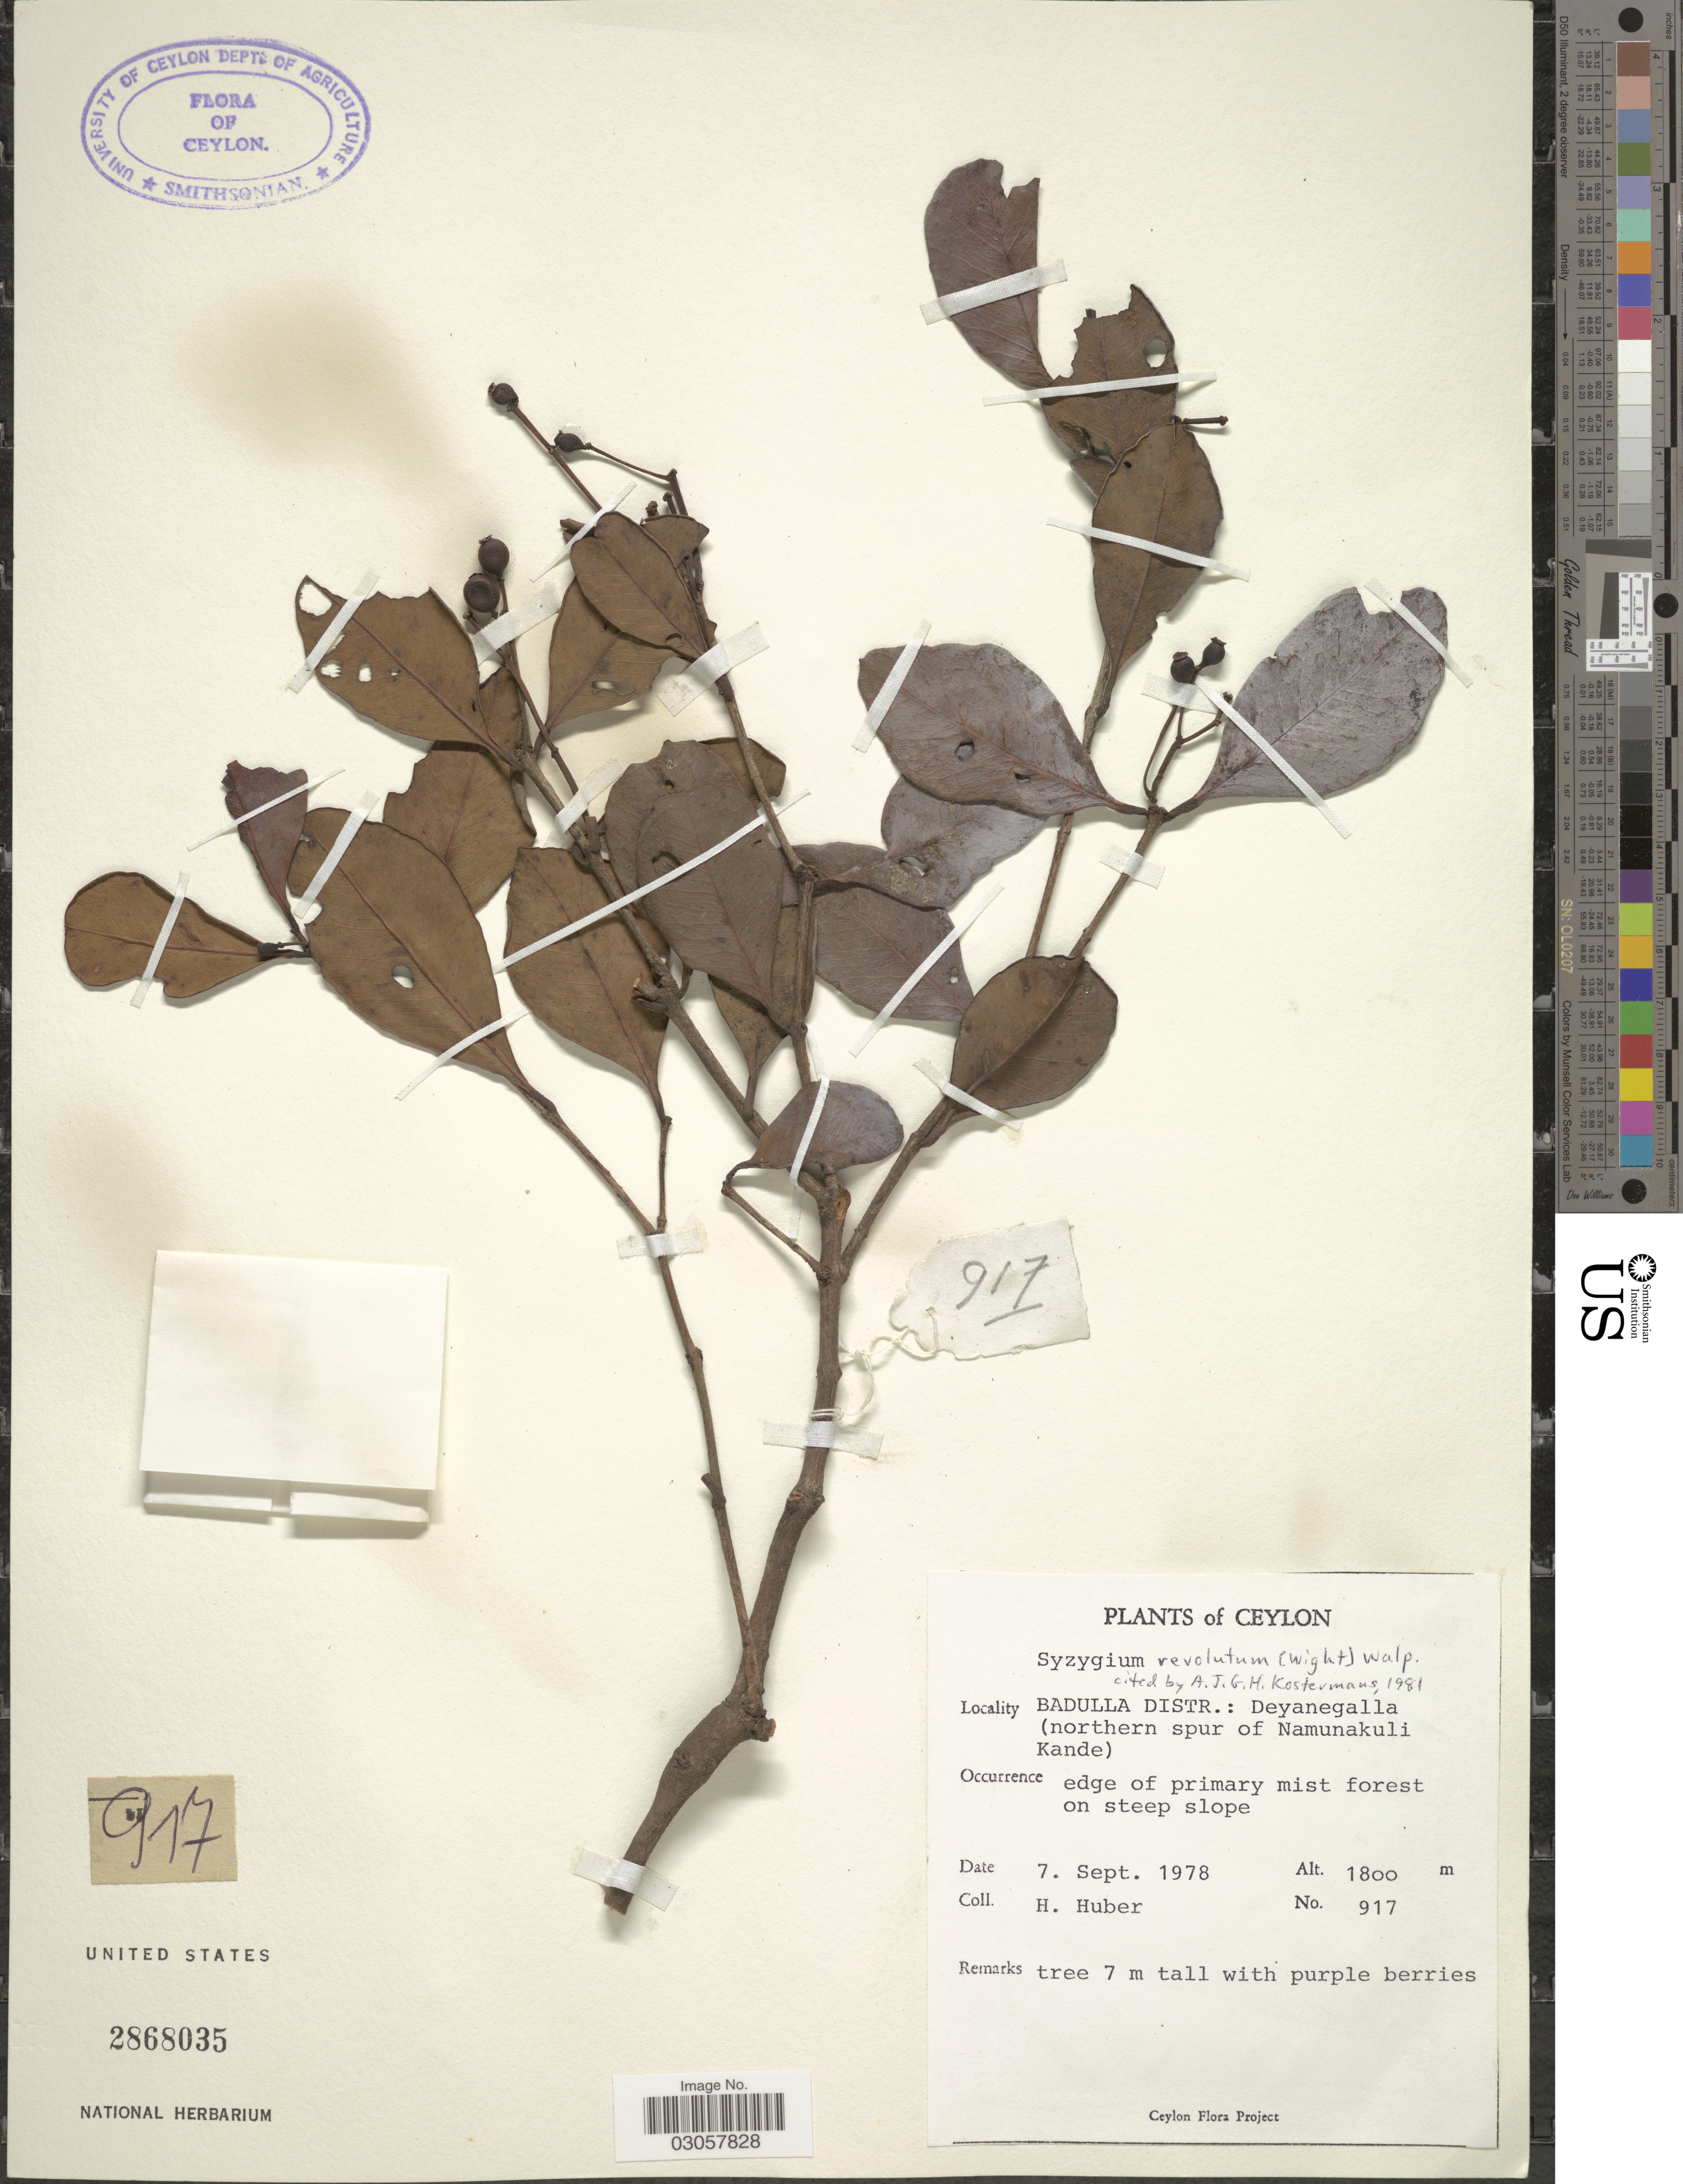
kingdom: Plantae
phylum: Tracheophyta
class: Magnoliopsida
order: Myrtales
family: Myrtaceae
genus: Syzygium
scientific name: Syzygium revolutum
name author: (Wight) Walp.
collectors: H. Huber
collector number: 917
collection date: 1978-09-07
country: Sri Lanka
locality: Ceylon. Badulla Distr.: Deyanegalla (northern spur of Namunakuli Kande).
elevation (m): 1800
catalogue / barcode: US 2868035